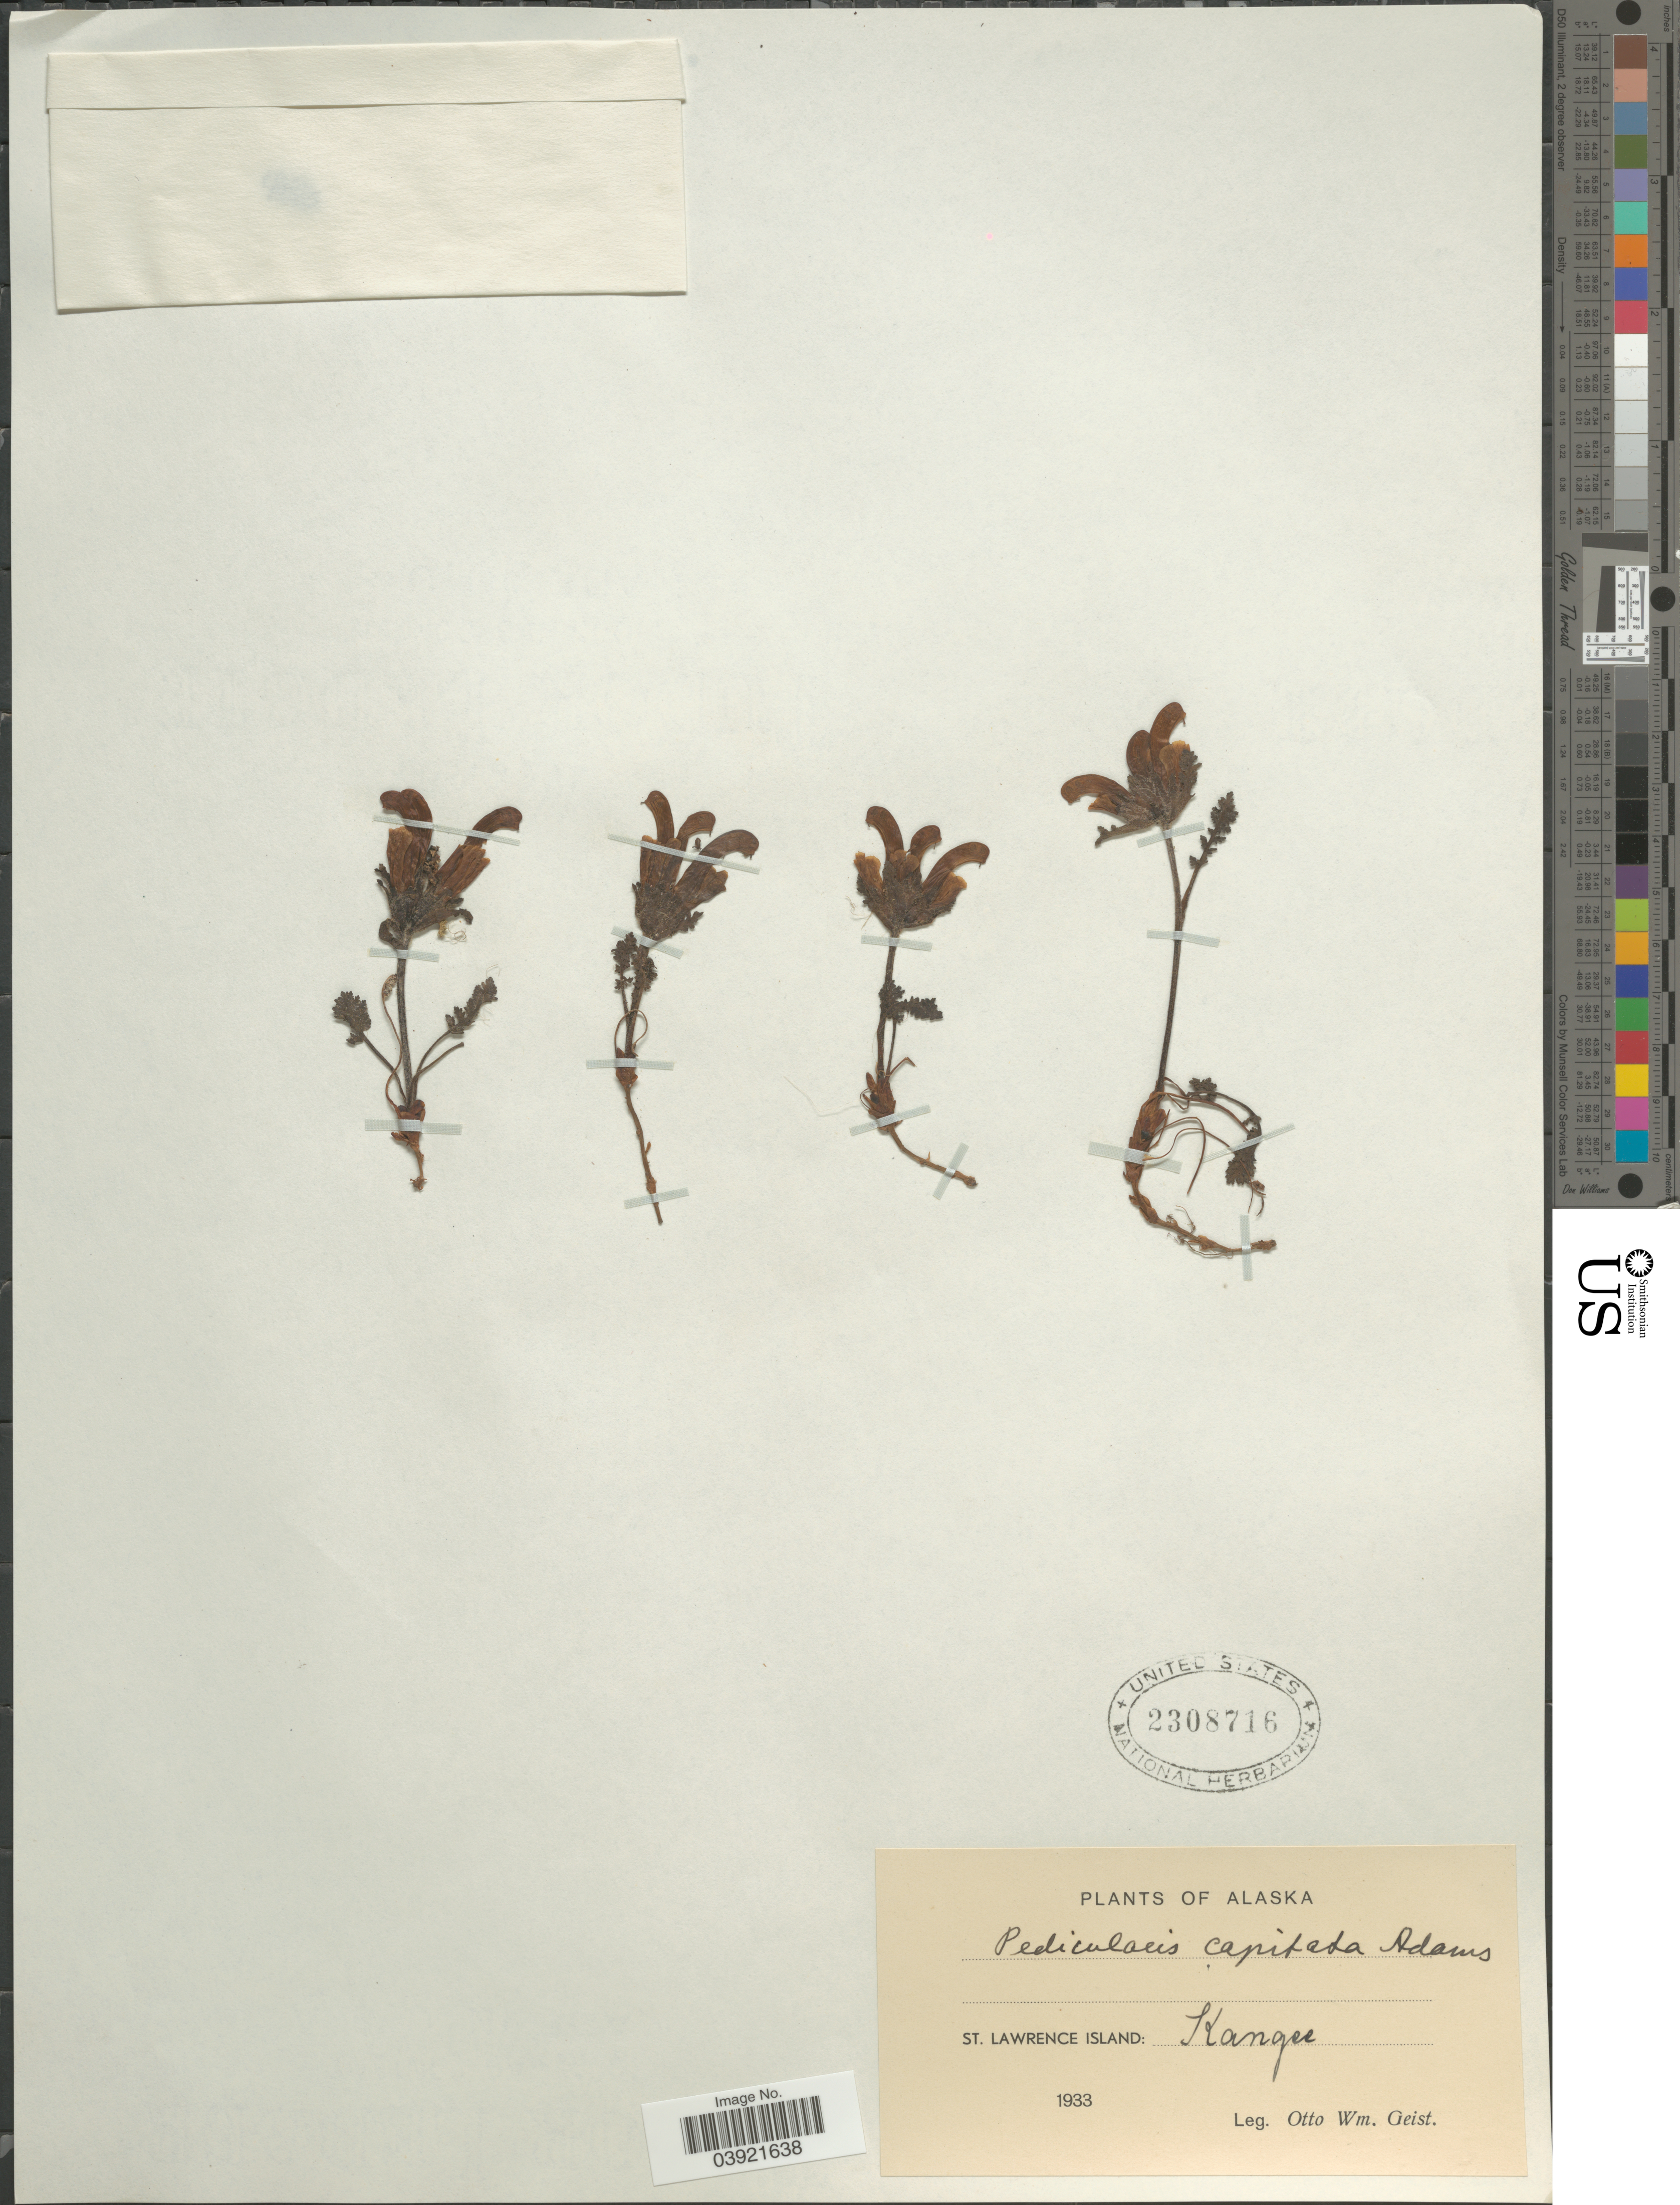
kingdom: Plantae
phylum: Tracheophyta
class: Magnoliopsida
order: Lamiales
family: Orobanchaceae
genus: Pedicularis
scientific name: Pedicularis capitata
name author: Adams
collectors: O. Geist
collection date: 1933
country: United States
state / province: Alaska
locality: St. Lawrence Island: Kangee.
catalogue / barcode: US 2308716